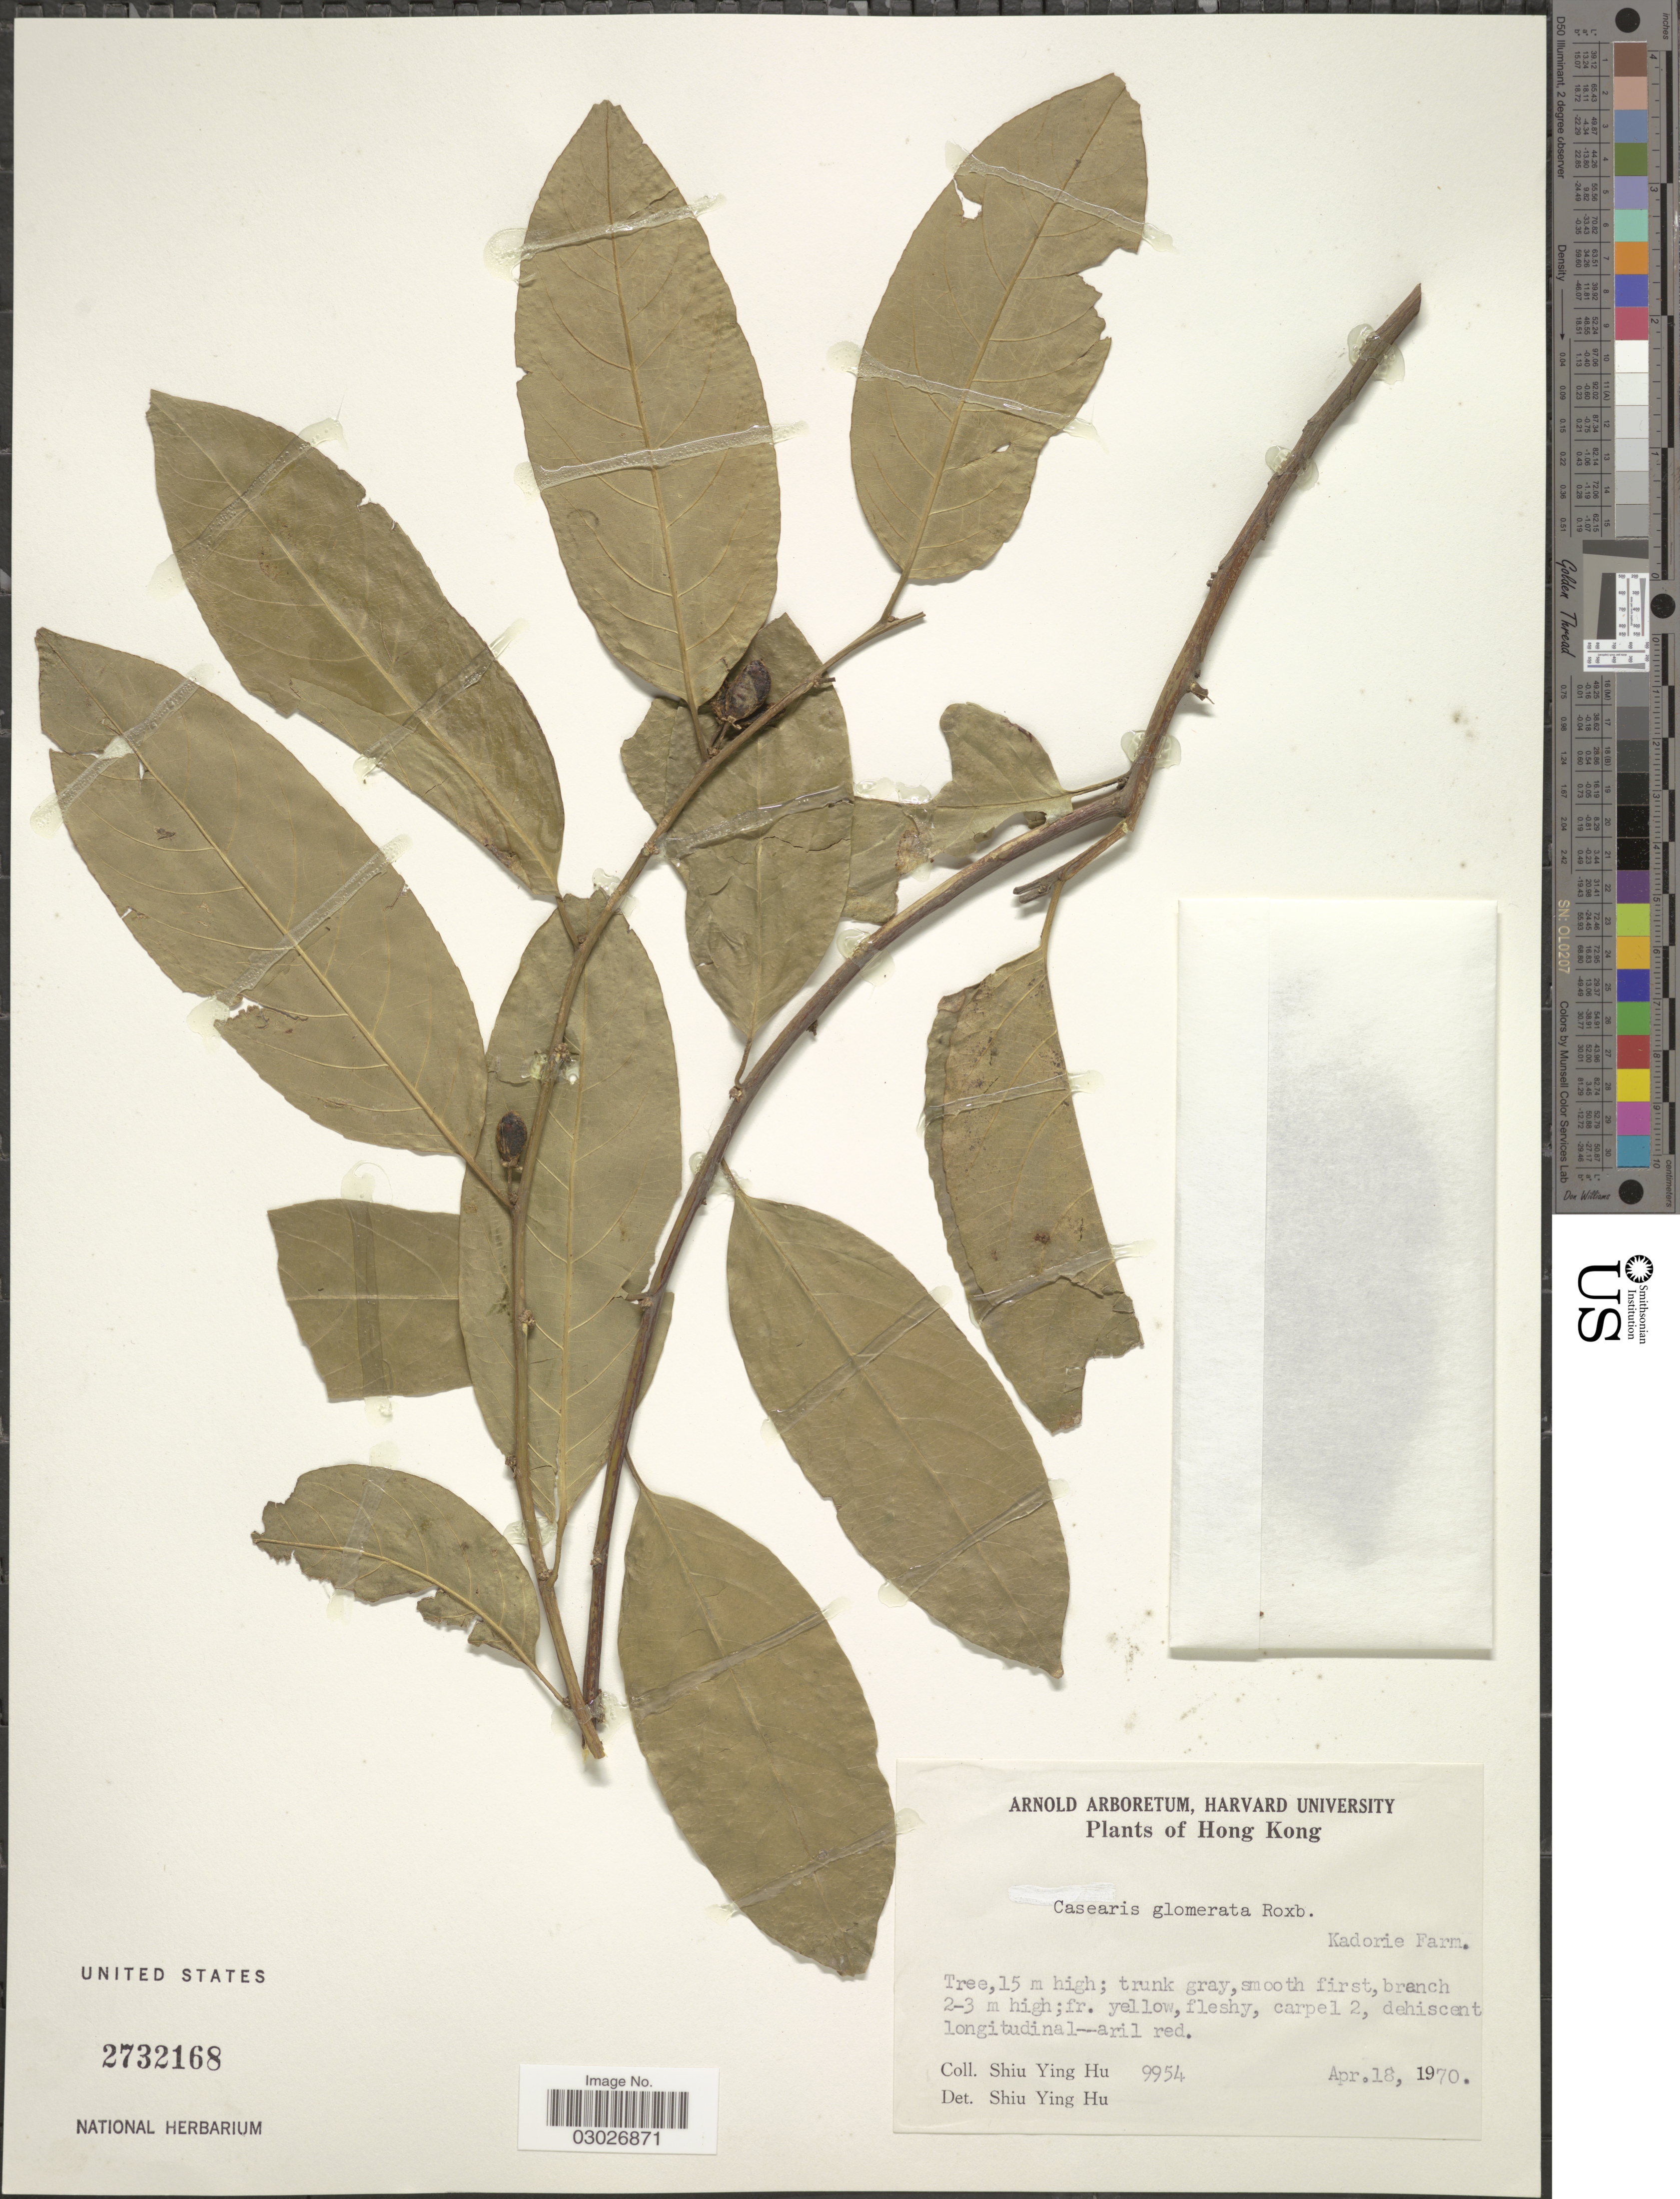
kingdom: Plantae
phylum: Tracheophyta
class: Magnoliopsida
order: Malpighiales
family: Salicaceae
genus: Casearia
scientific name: Casearia glomerata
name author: Roxb.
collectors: S. Y. Hu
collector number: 9954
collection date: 1970-04-18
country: China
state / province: Hong Kong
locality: Kadorie Farm.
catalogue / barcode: US 2732168